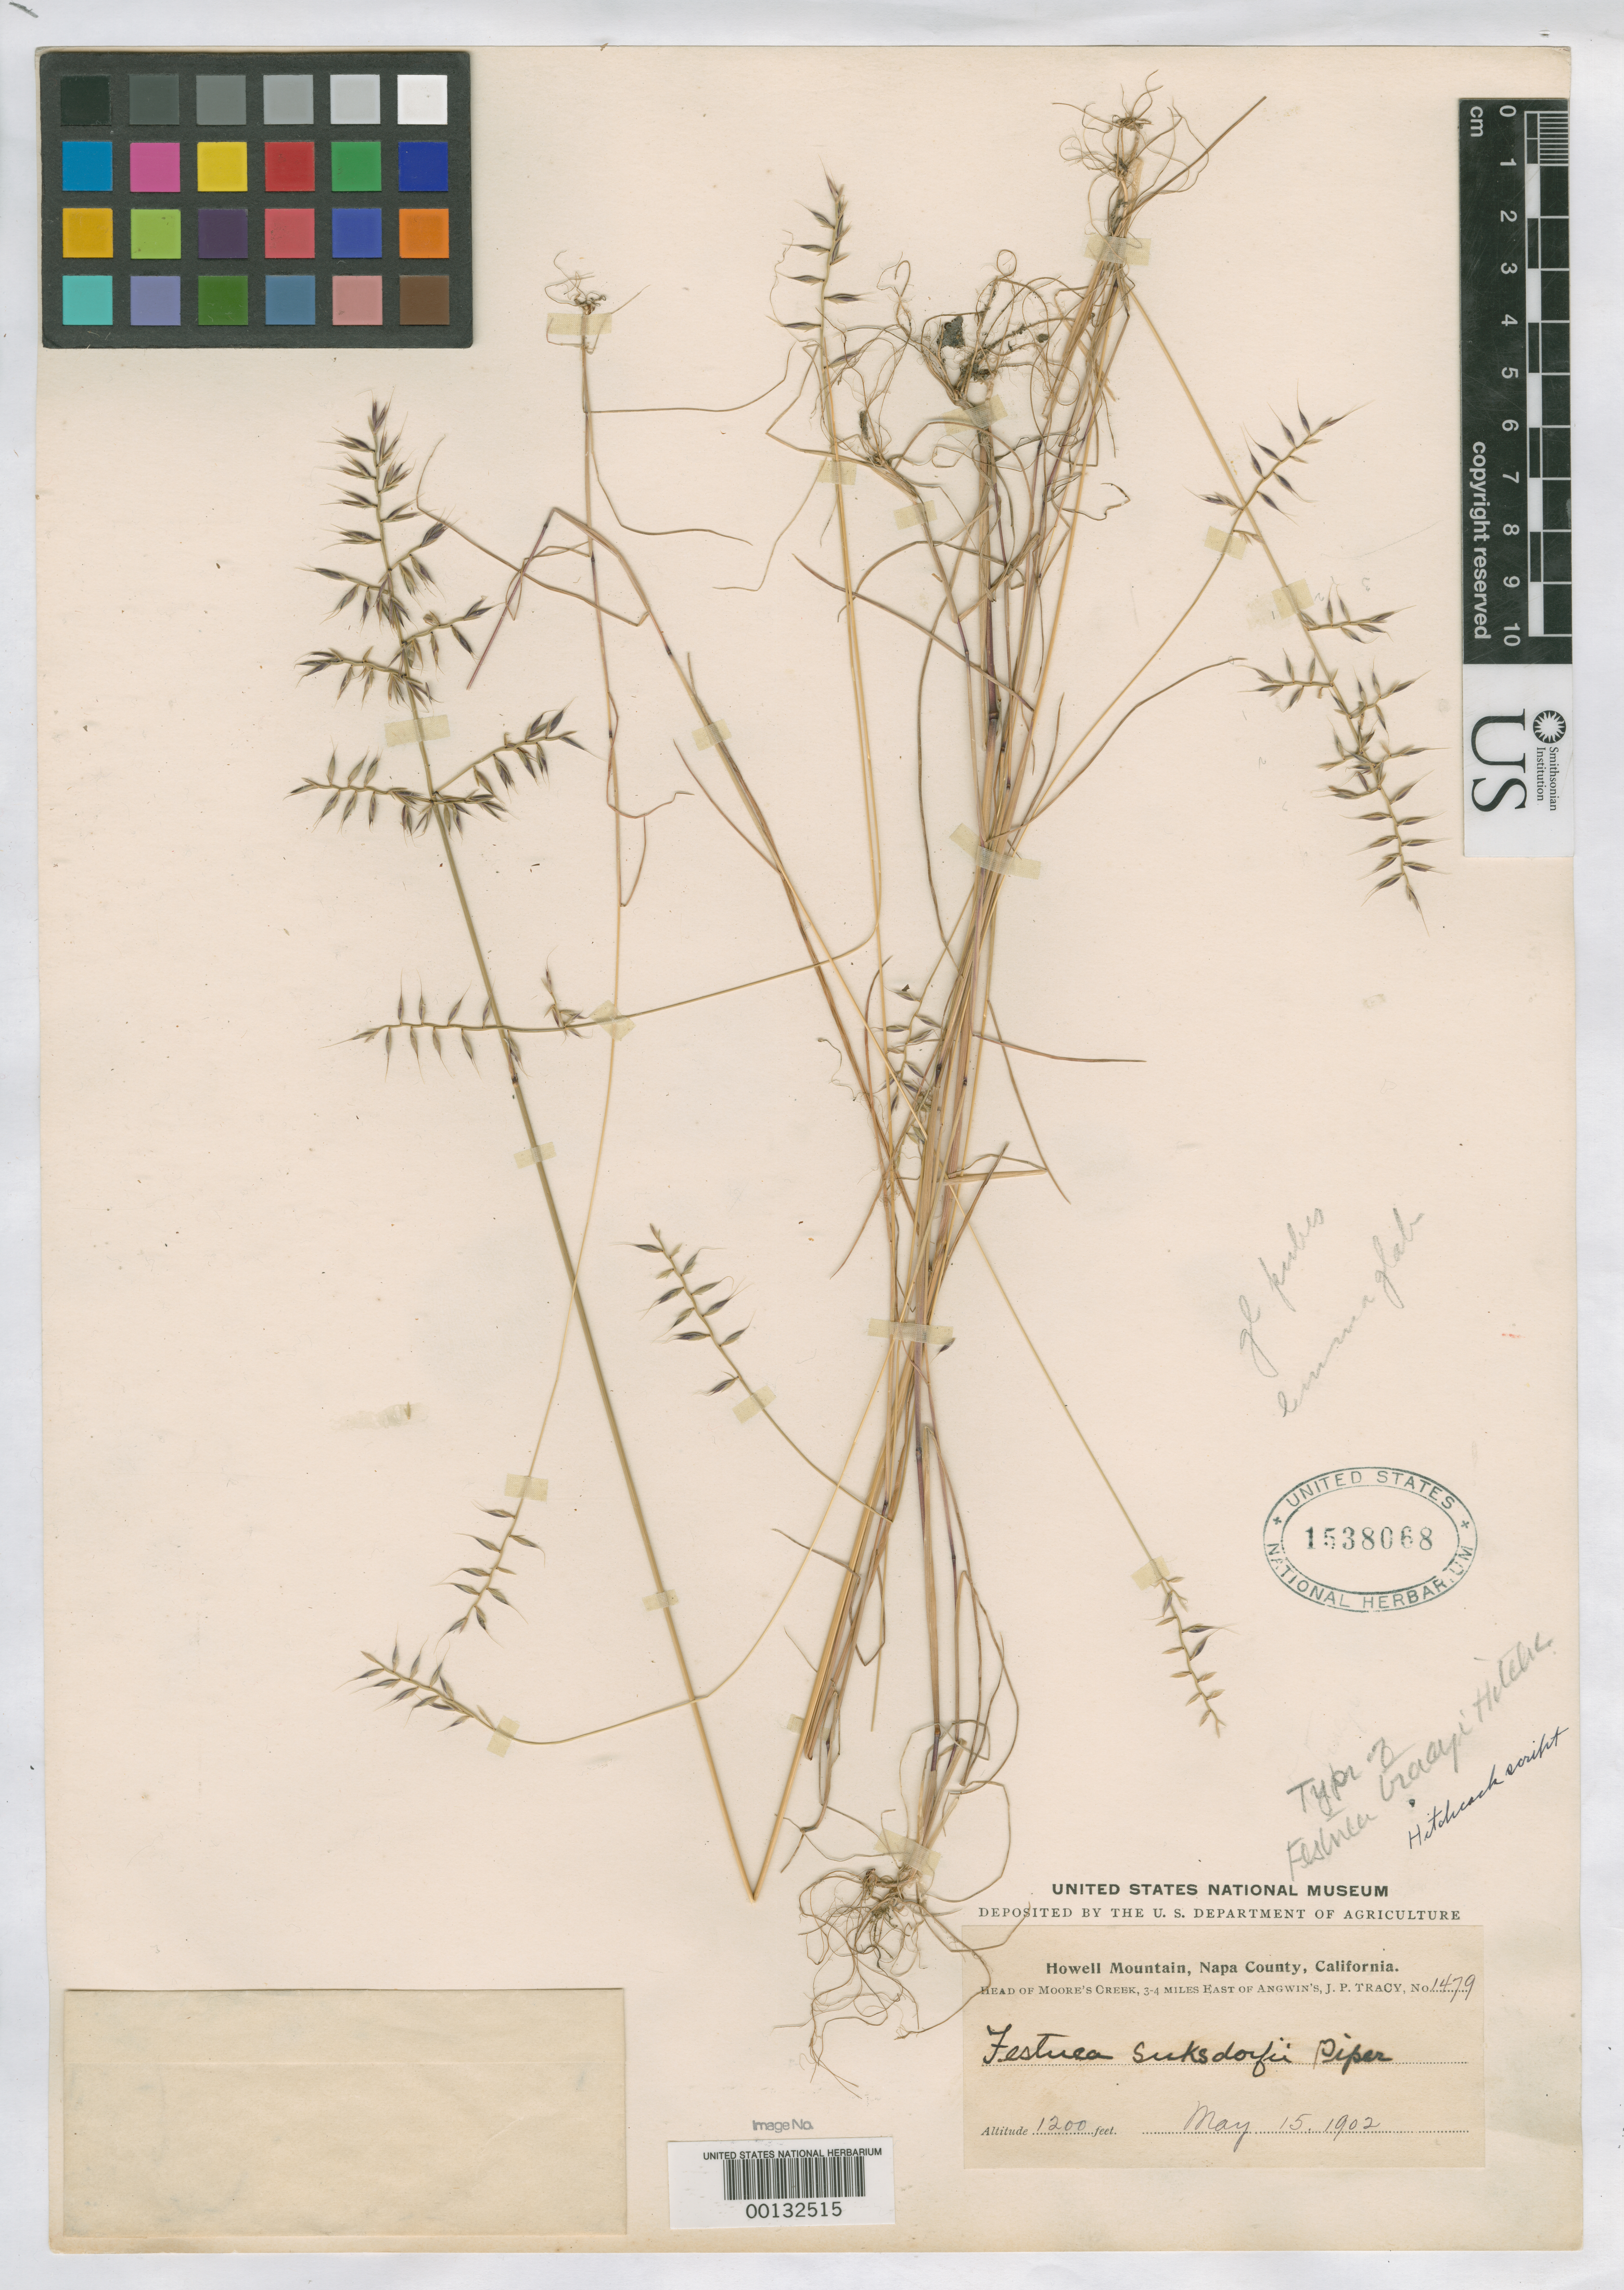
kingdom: Plantae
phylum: Tracheophyta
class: Liliopsida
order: Poales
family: Poaceae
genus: Festuca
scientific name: Festuca tracyi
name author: Hitchc. in Abrams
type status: Isotype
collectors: J. Tracy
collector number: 1479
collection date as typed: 15 May 1902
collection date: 1902-05-15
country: United States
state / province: California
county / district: Napa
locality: Head of Moore's Creek, 3-4 mi. E. of Angwin's Howell Mt.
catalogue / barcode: US 1538068